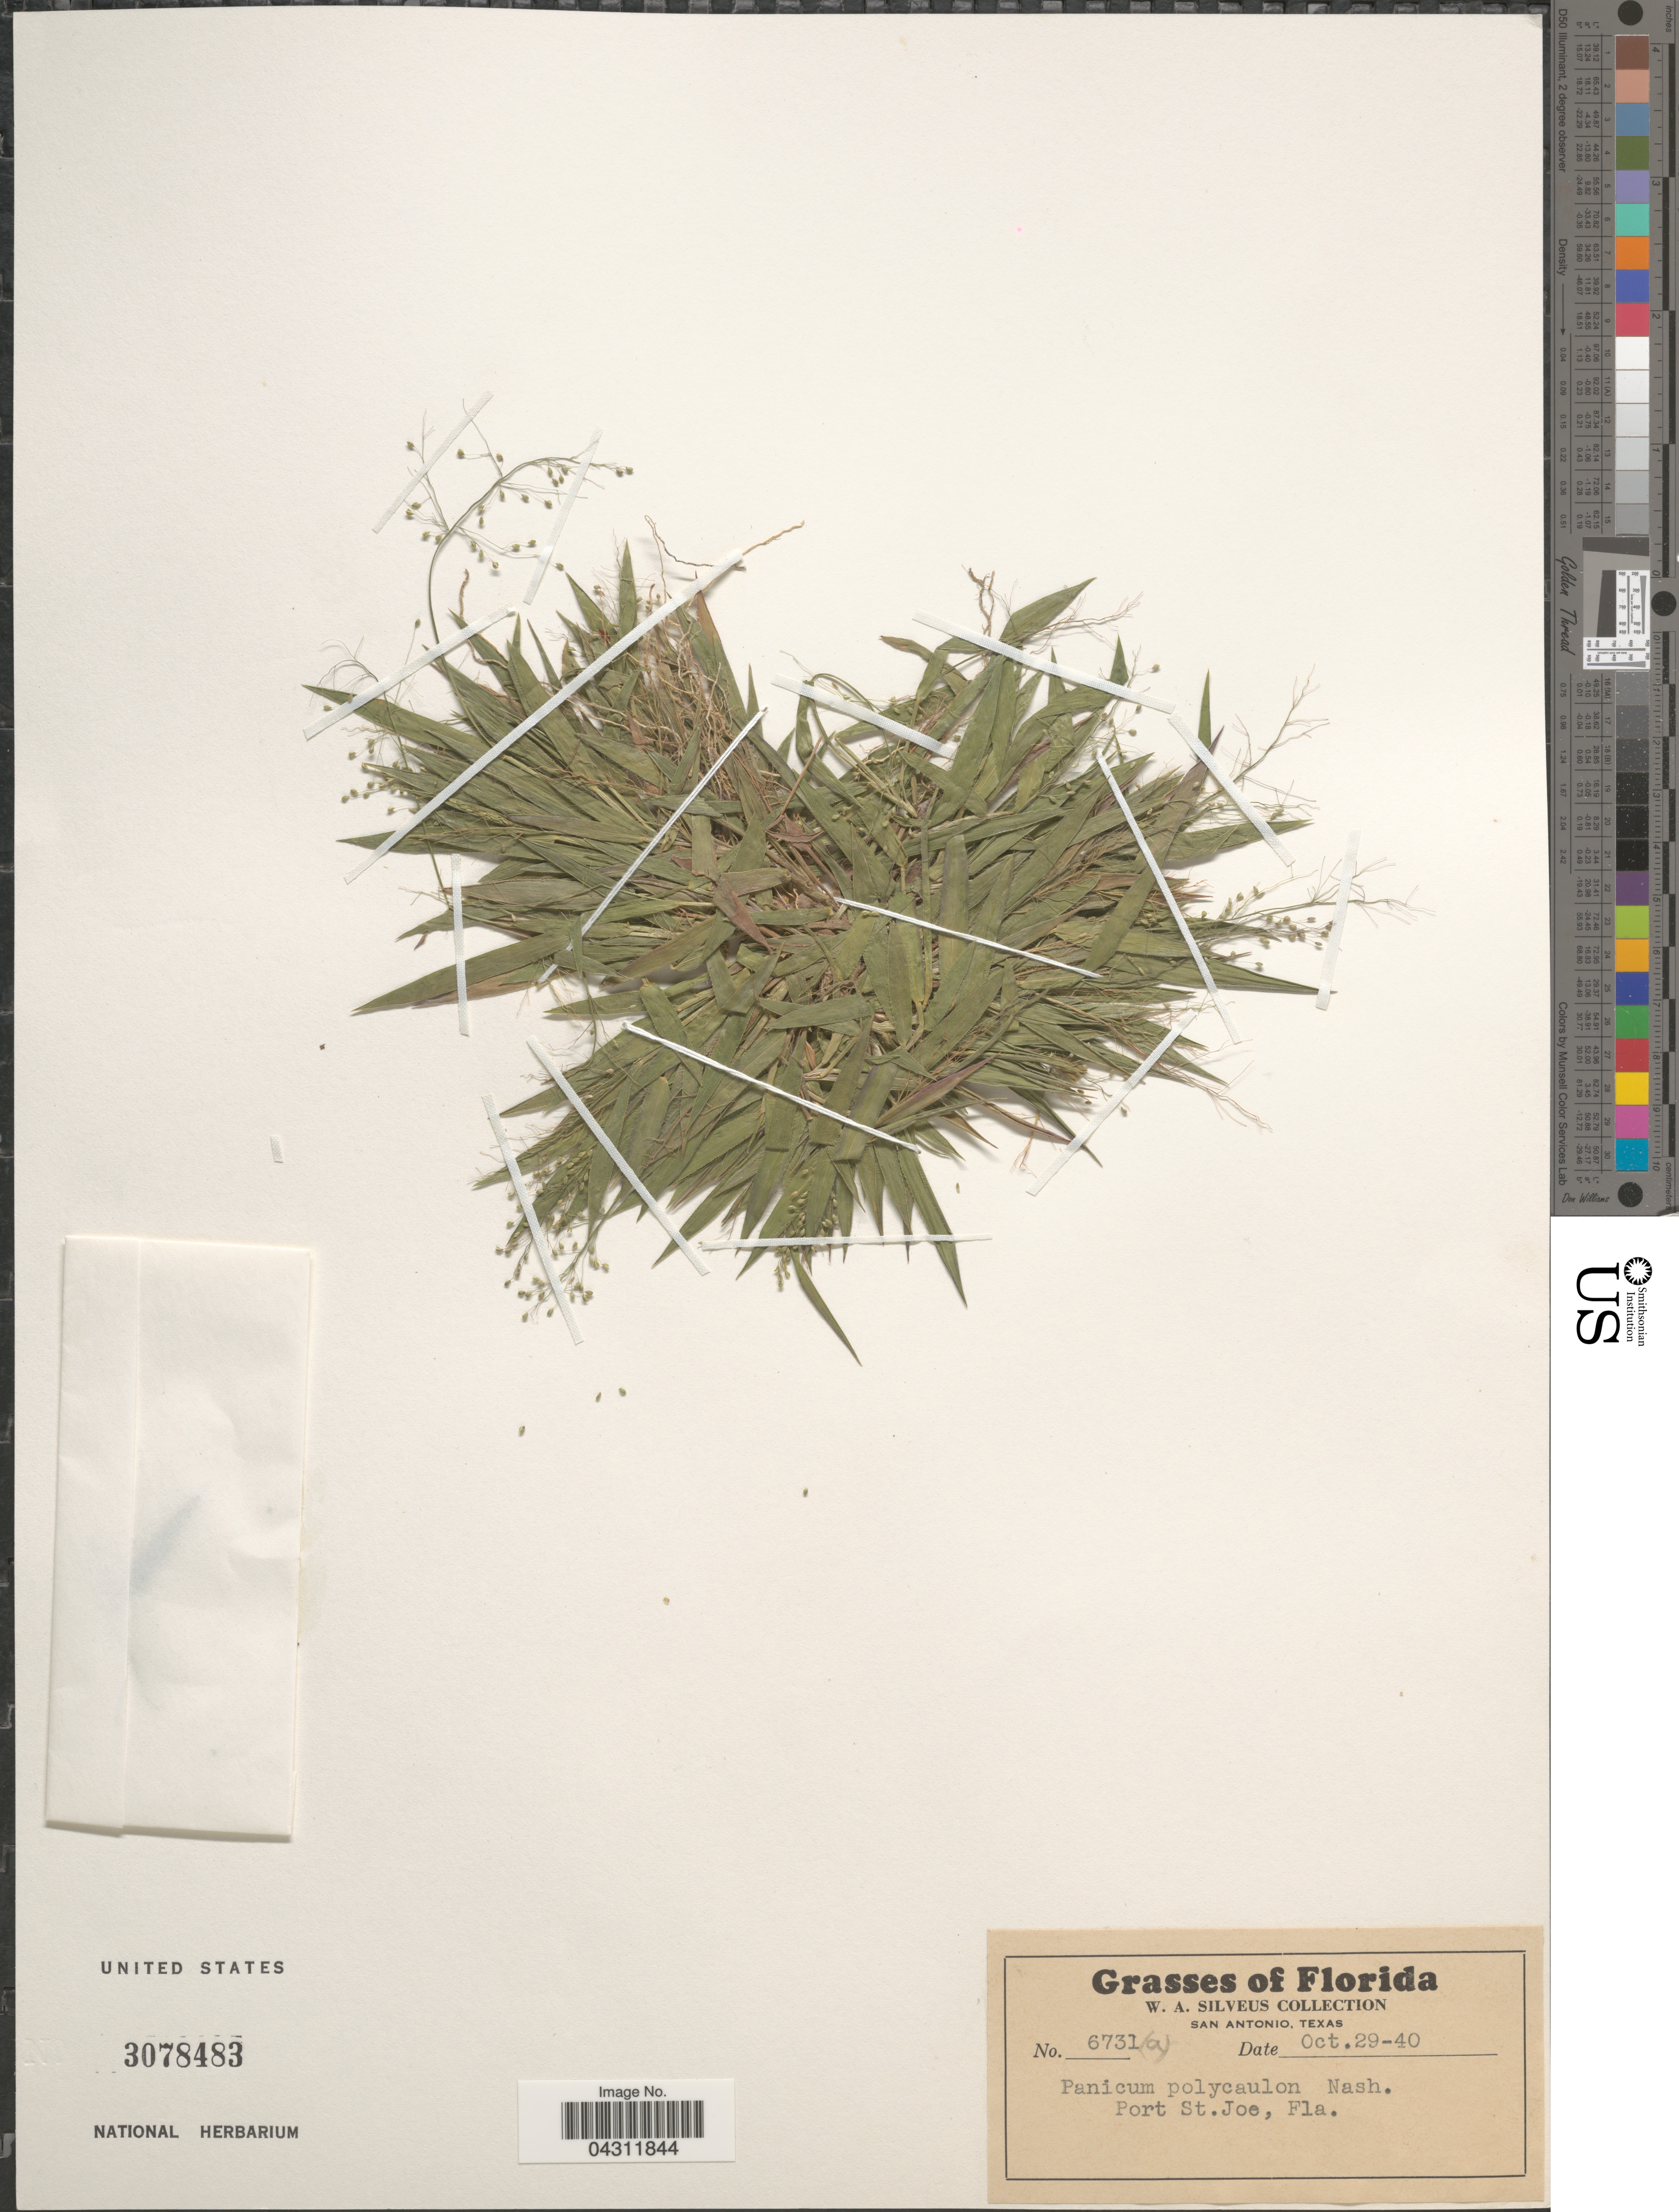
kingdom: Plantae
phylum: Tracheophyta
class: Liliopsida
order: Poales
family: Poaceae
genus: Dichanthelium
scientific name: Dichanthelium strigosum var. glabrescens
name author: (Griseb.) Freckmann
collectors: W. Silveus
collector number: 6731(a)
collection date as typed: Transcribed d/m/y: 29/10/40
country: United States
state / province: Florida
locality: Port St. Joe.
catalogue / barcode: US 3078483